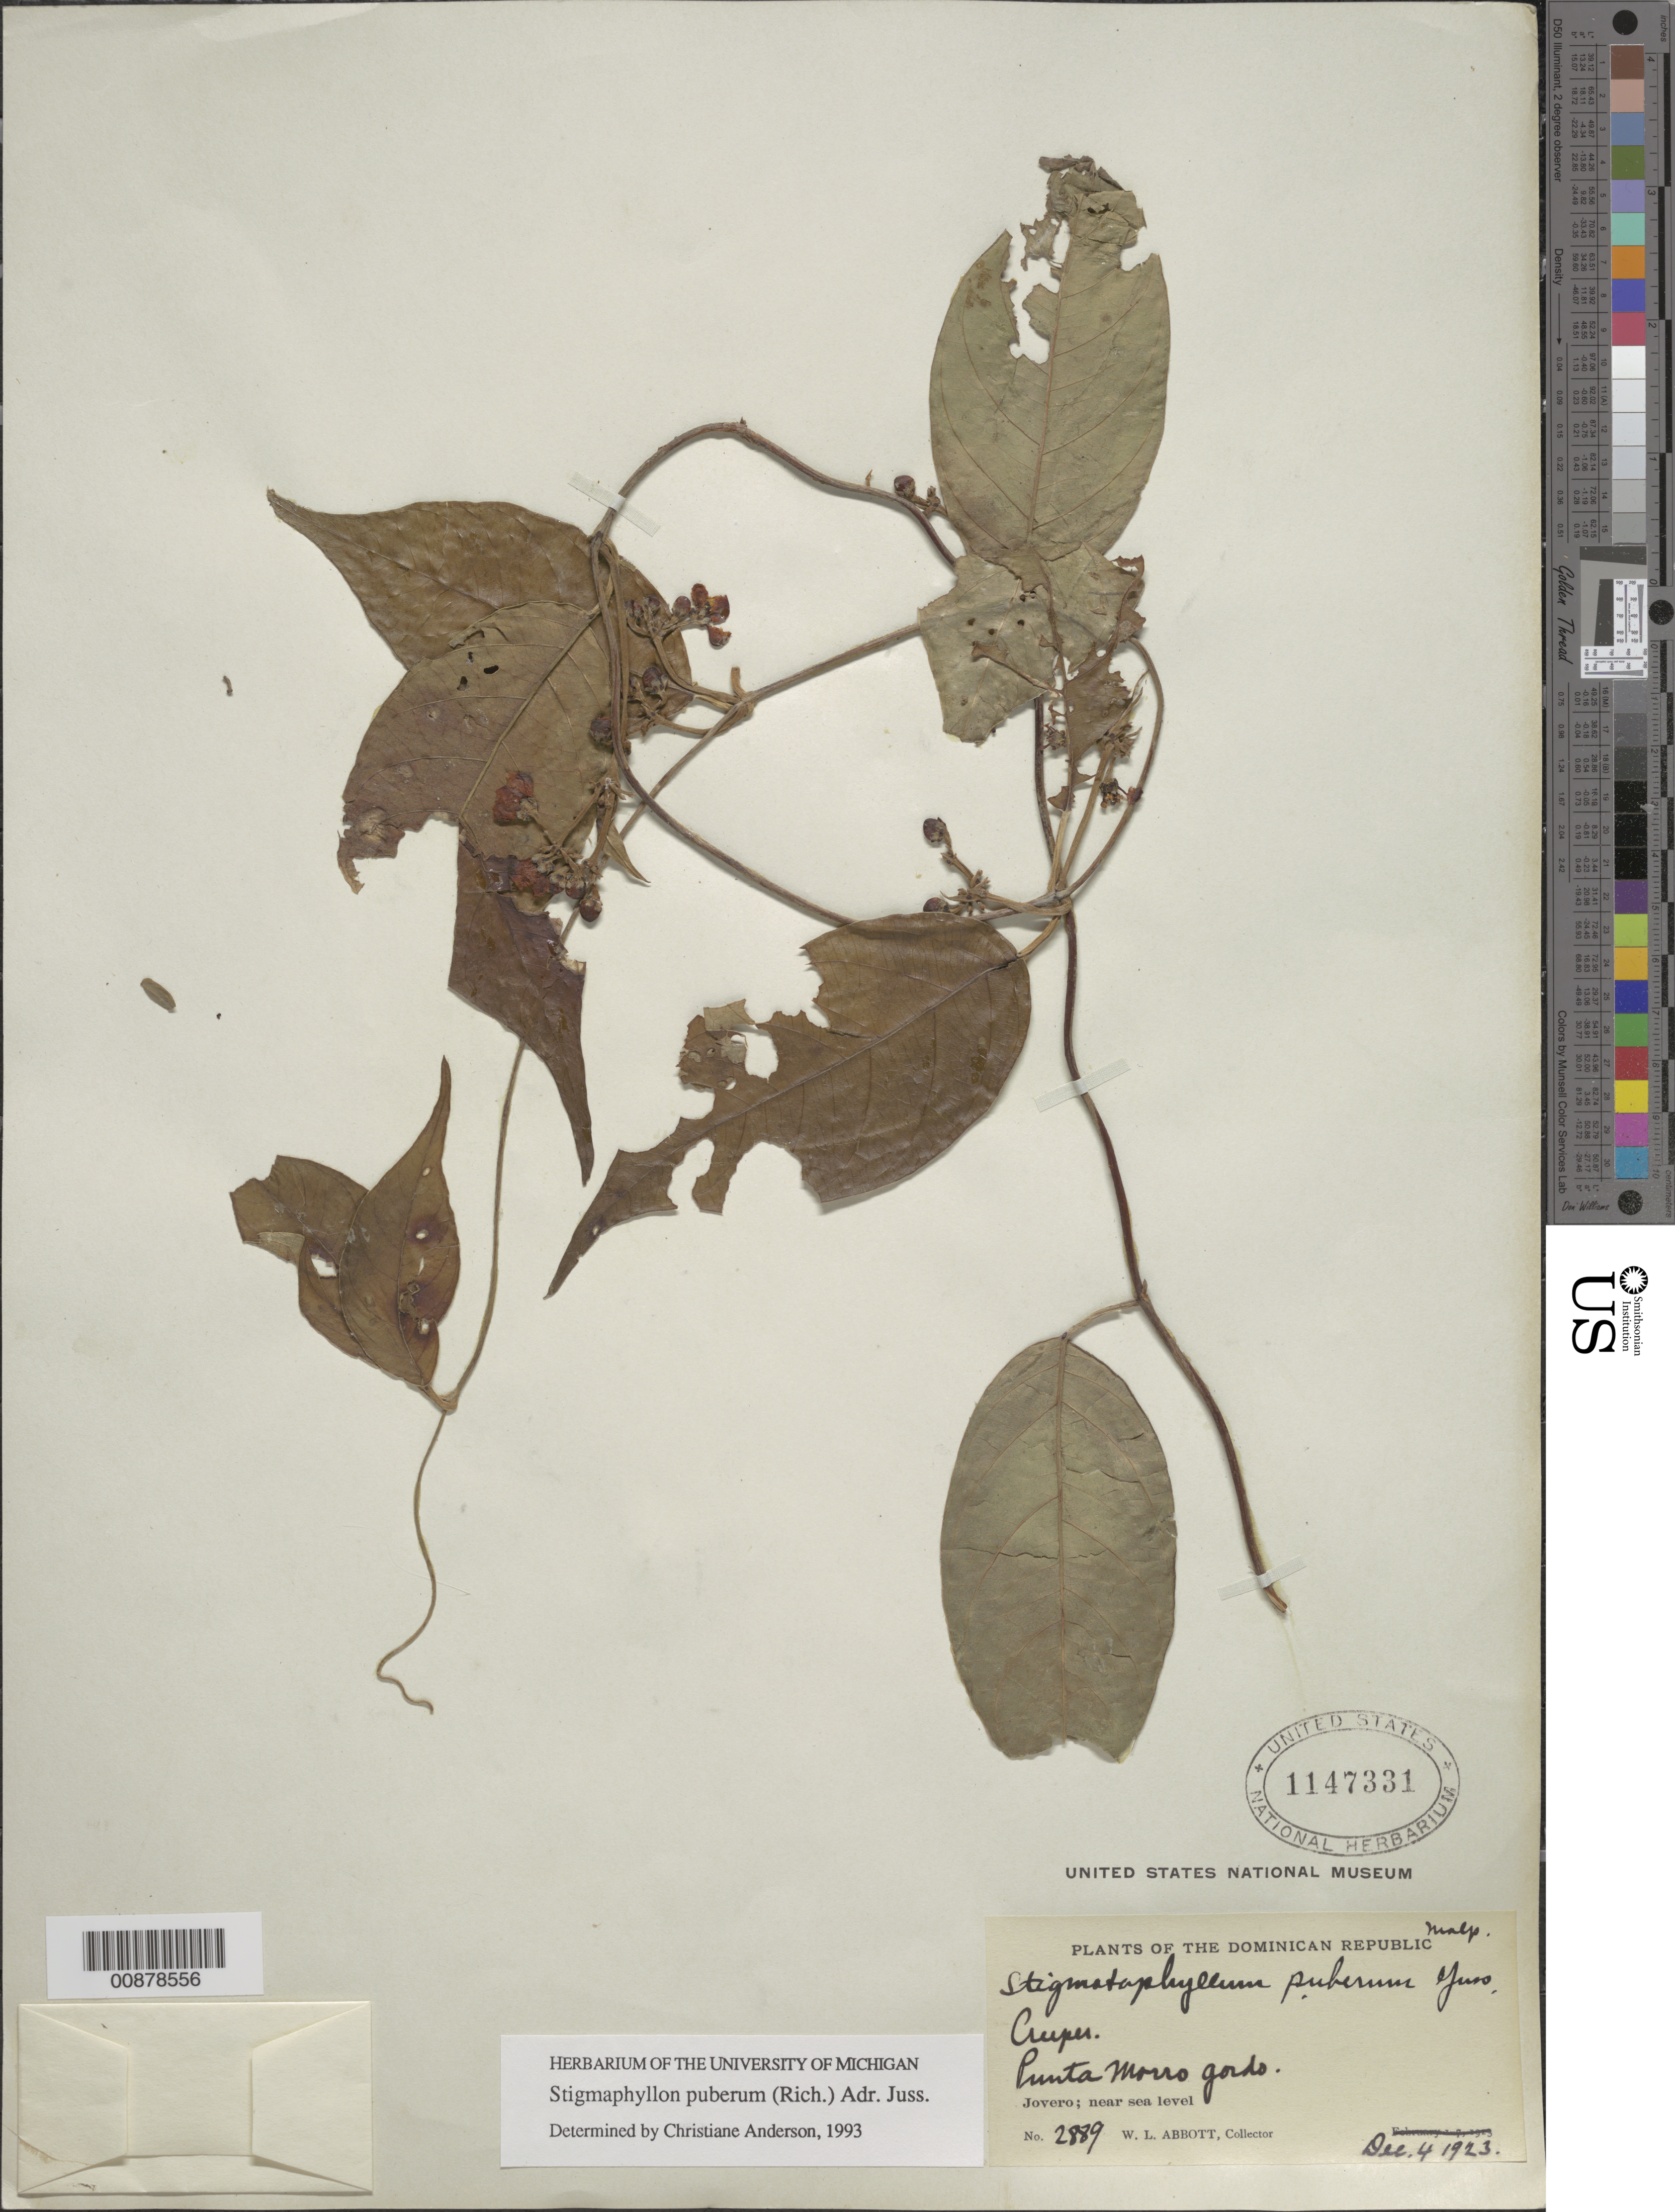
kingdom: Plantae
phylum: Tracheophyta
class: Magnoliopsida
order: Malpighiales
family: Malpighiaceae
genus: Stigmaphyllon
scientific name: Stigmaphyllon puberum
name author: (Rich.) A. Juss.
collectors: W. L. Abbott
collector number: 2889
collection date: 1923-12-04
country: Dominican Republic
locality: Punta Morro gordo. Jovero.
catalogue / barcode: US 1147331